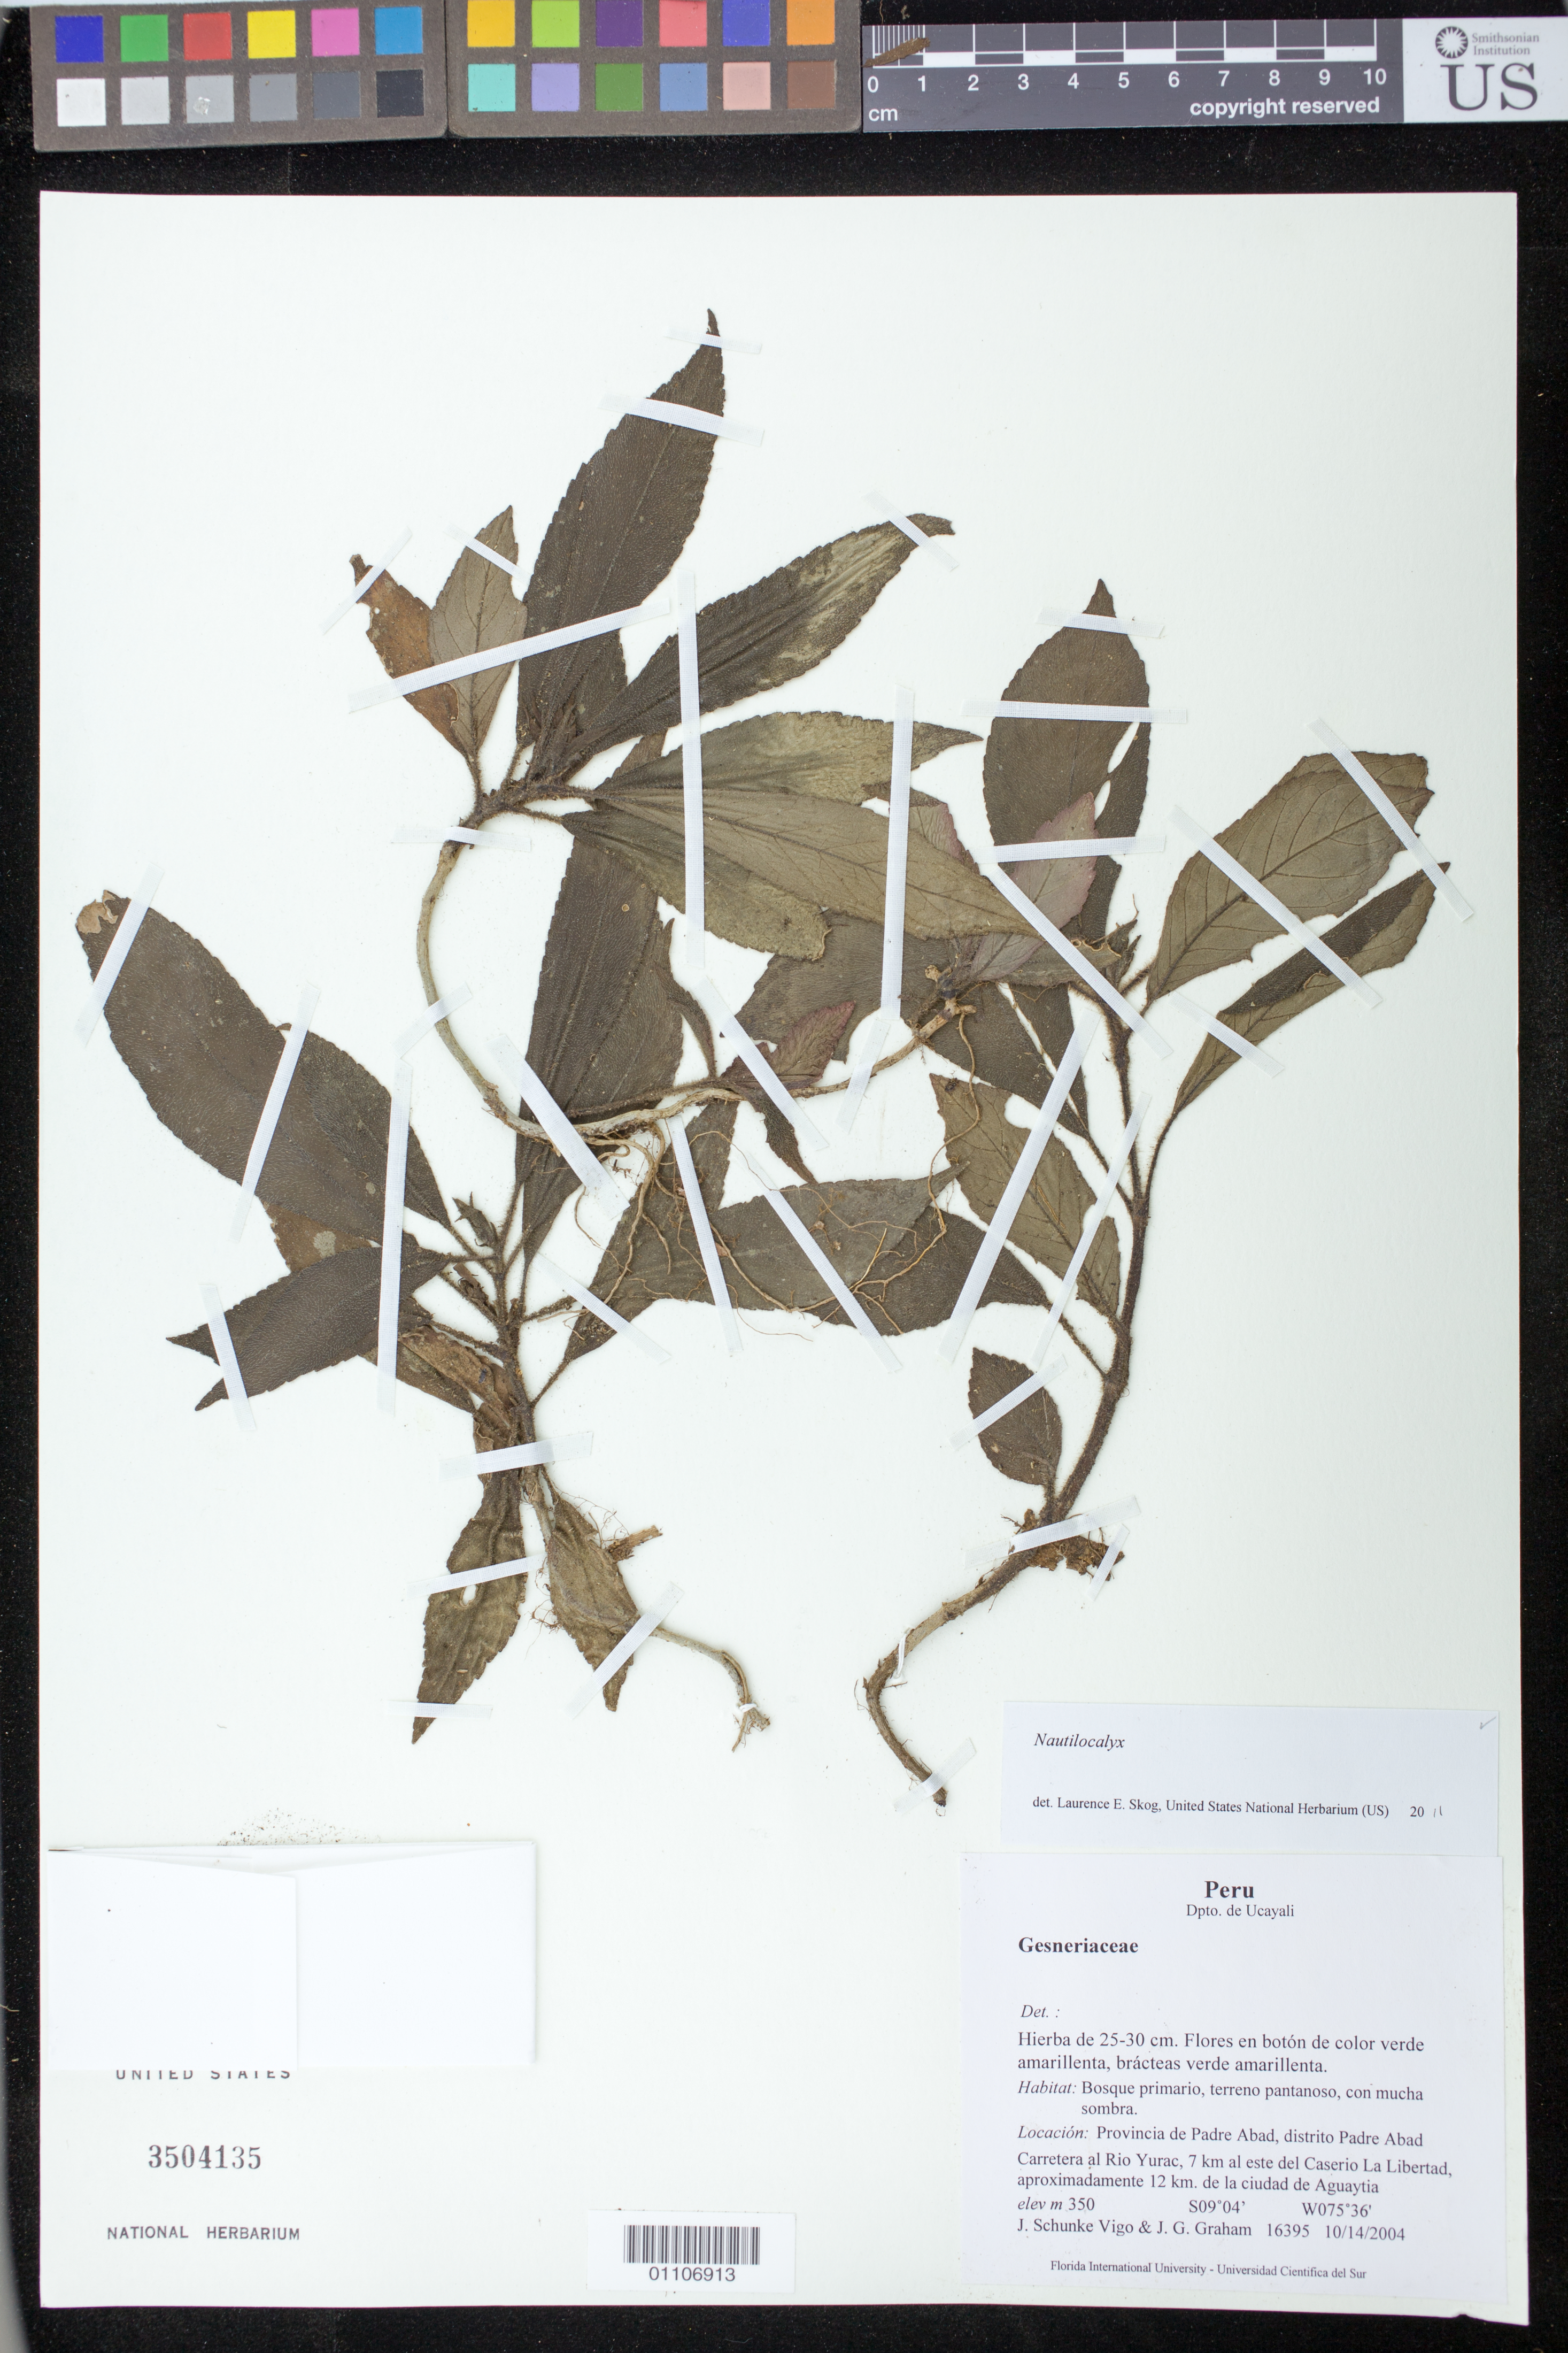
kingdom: Plantae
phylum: Tracheophyta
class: Magnoliopsida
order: Lamiales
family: Gesneriaceae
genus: Nautilocalyx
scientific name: Nautilocalyx sp.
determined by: Skog, Laurence E.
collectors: J. Schunke Vigo & J. G. Graham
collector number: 16395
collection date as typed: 14 Oct 2004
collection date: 2004-10-14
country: Peru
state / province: Ucayali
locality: Provincia de Padre Abad, distrito Padre Abad, Carretera al Rio Yurac, 7 km al este del Caserio La Libertad aproximadamente 12 km. de la cuidad de Aguaytia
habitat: Bosque primario, terreno pantanoso, con mucha sombra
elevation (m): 350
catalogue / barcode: US 3504135